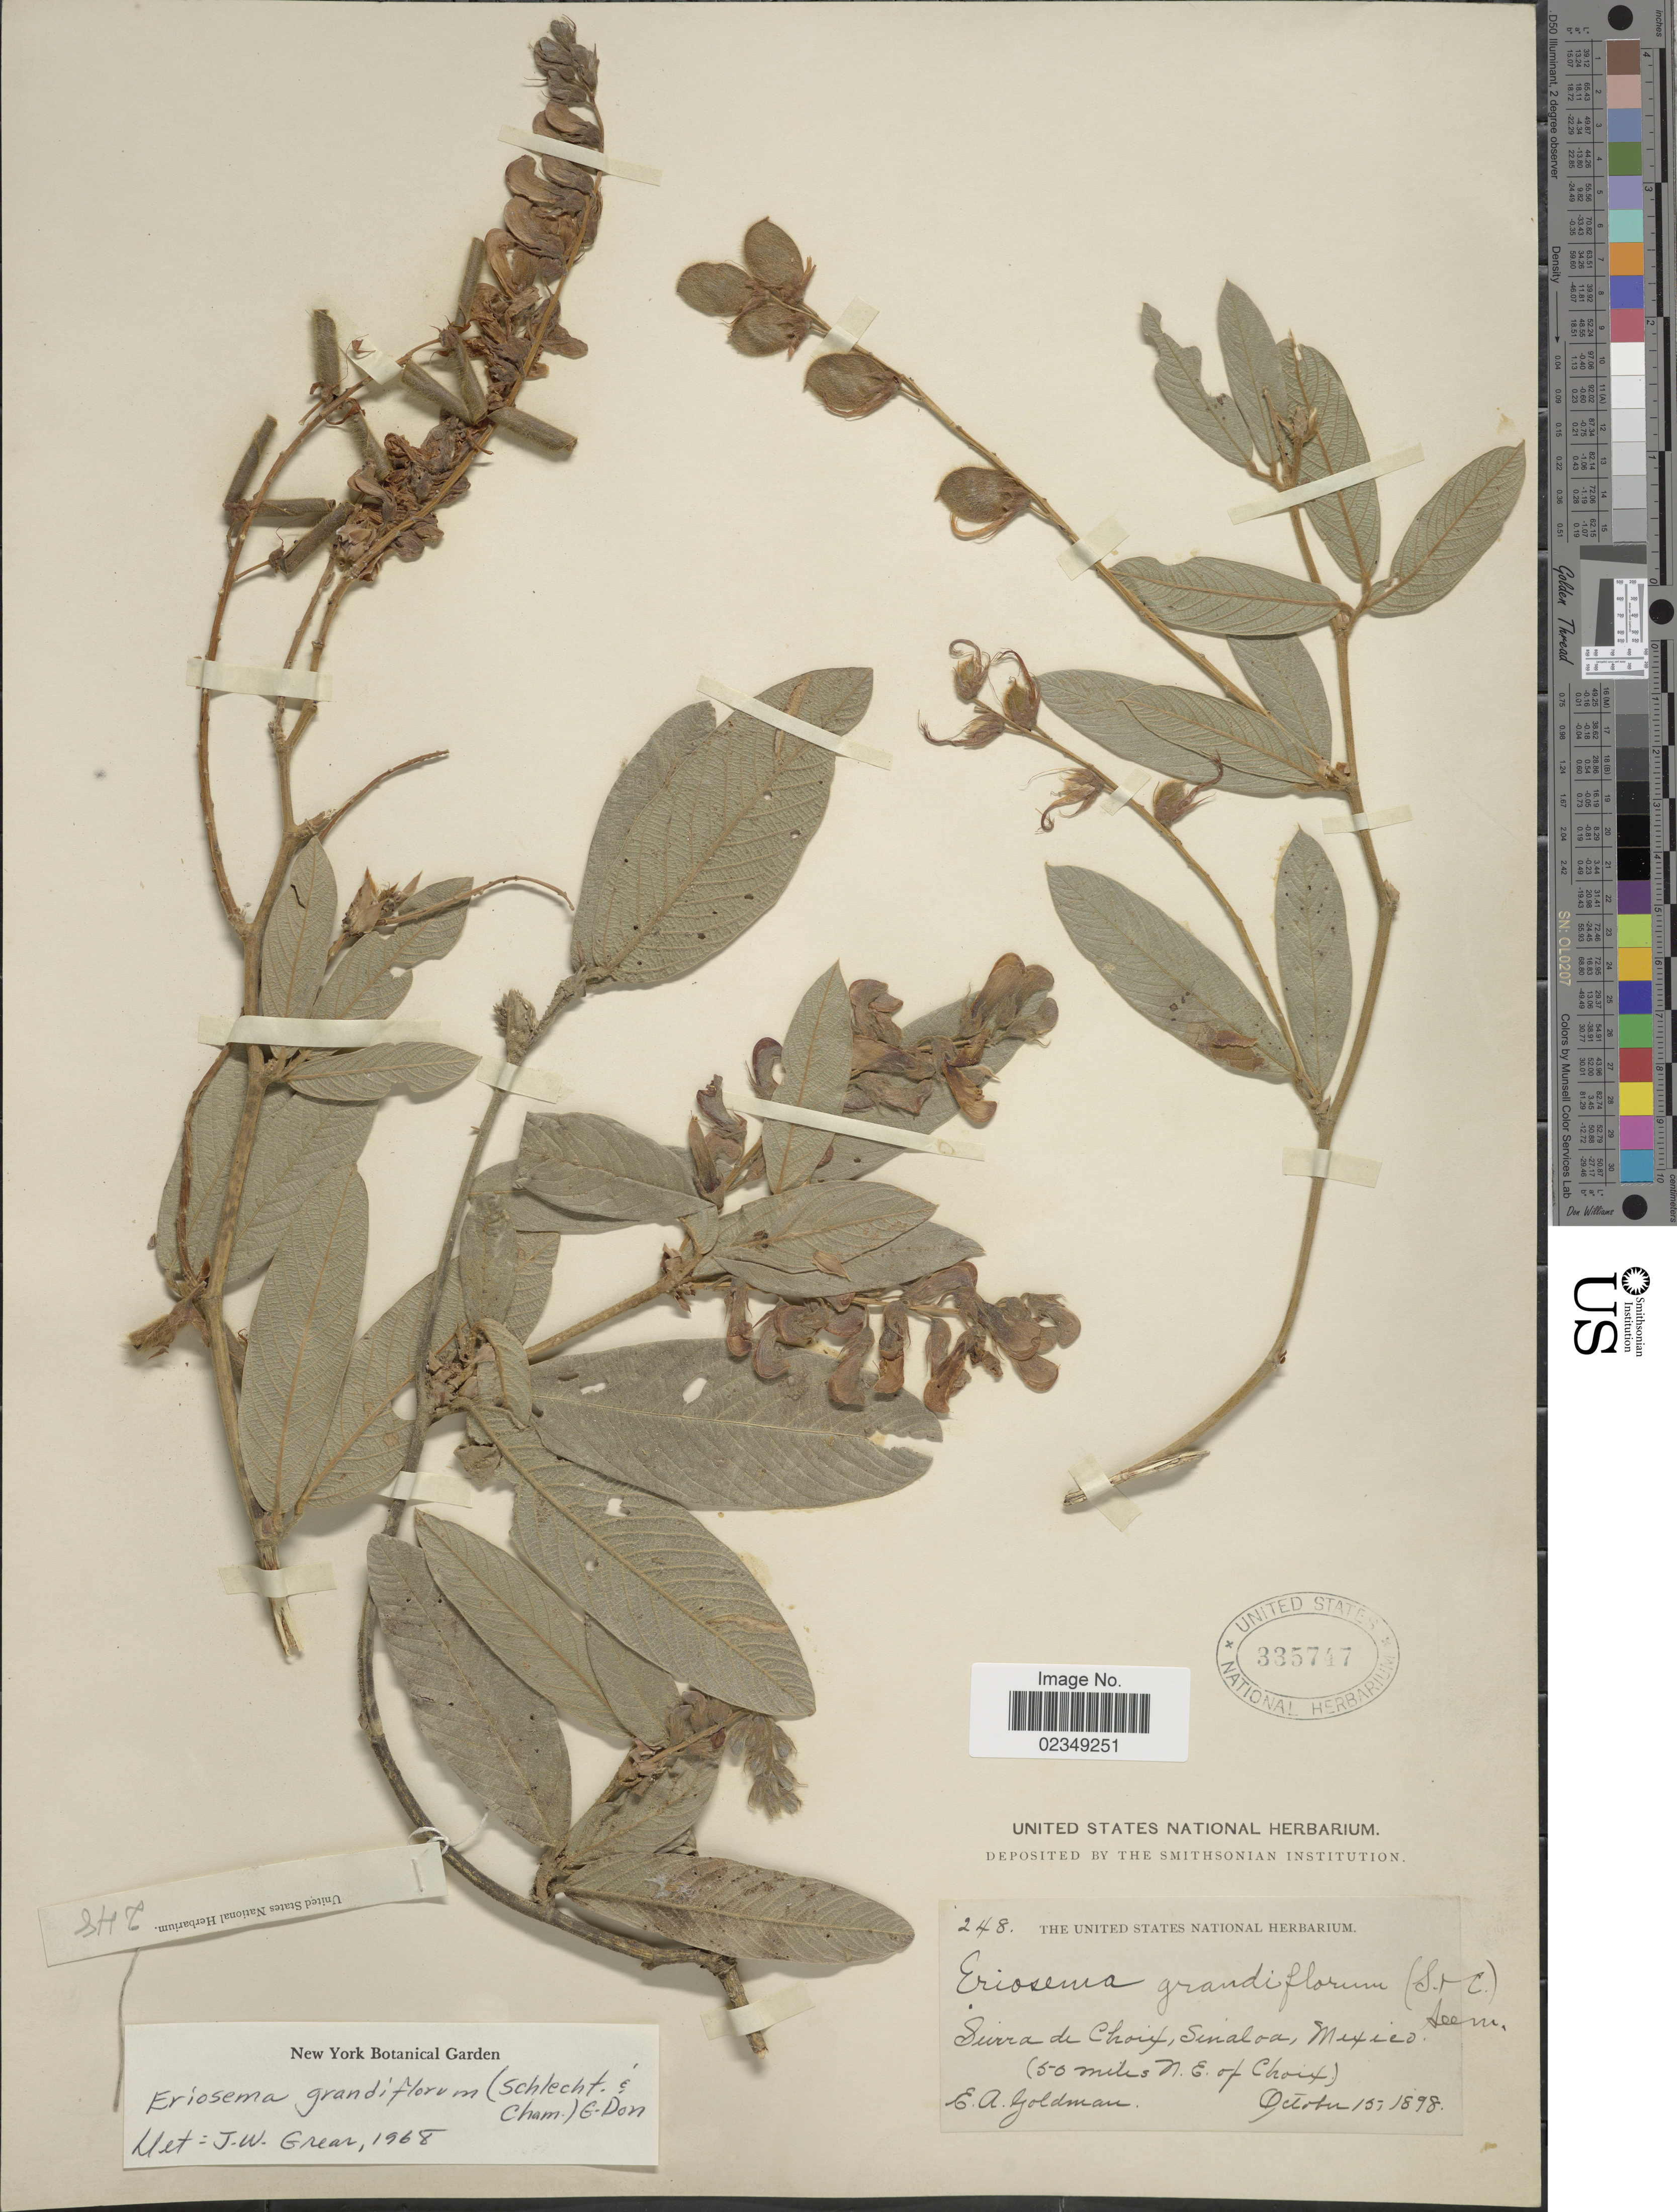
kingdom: Plantae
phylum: Tracheophyta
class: Magnoliopsida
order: Fabales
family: Fabaceae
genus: Eriosema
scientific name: Eriosema grandiflorum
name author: (Schltdl. & Cham.) G. Don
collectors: E. A. Goldman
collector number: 248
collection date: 1898-10-15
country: Mexico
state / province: Sinaloa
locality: Sierra de Choix (50 miles N.E. of Choix)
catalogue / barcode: US 335717